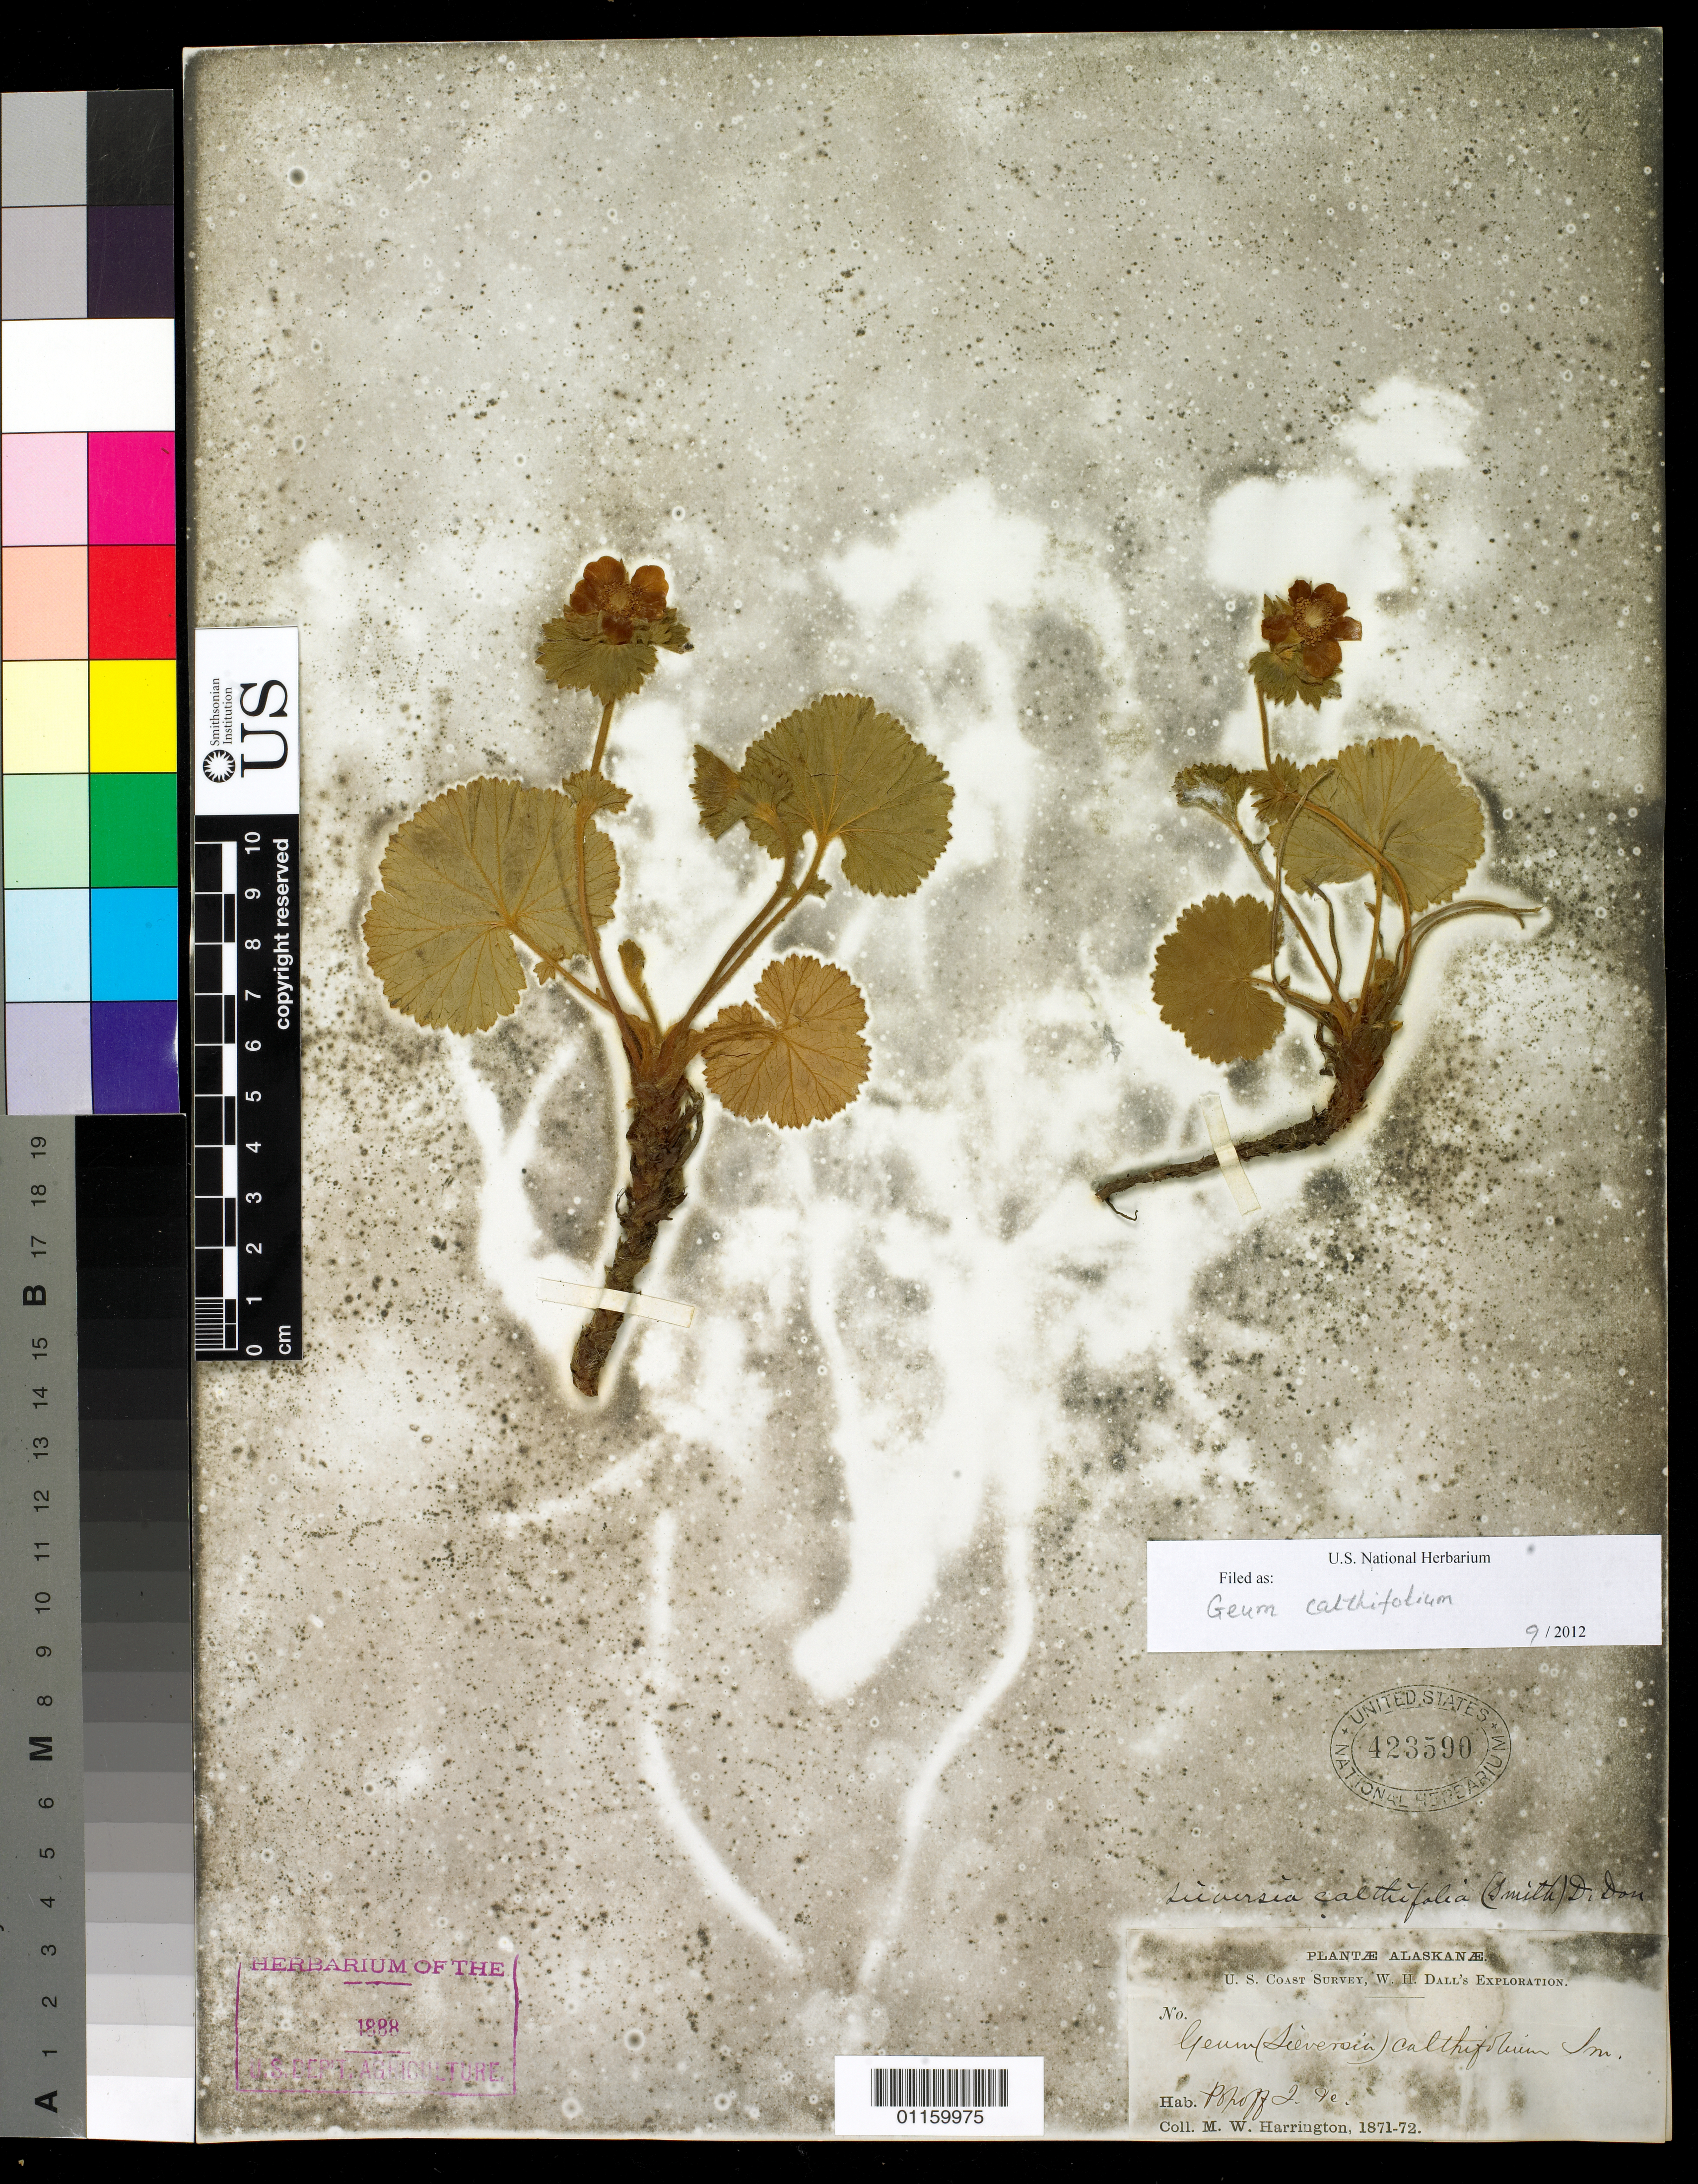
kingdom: Plantae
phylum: Tracheophyta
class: Magnoliopsida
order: Rosales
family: Rosaceae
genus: Geum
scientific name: Geum calthifolium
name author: Menzies ex Sm.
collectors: M. W. Harrington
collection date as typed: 1871 to -- --- 1872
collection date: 1871/1872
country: United States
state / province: Alaska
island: Popof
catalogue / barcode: US 423590